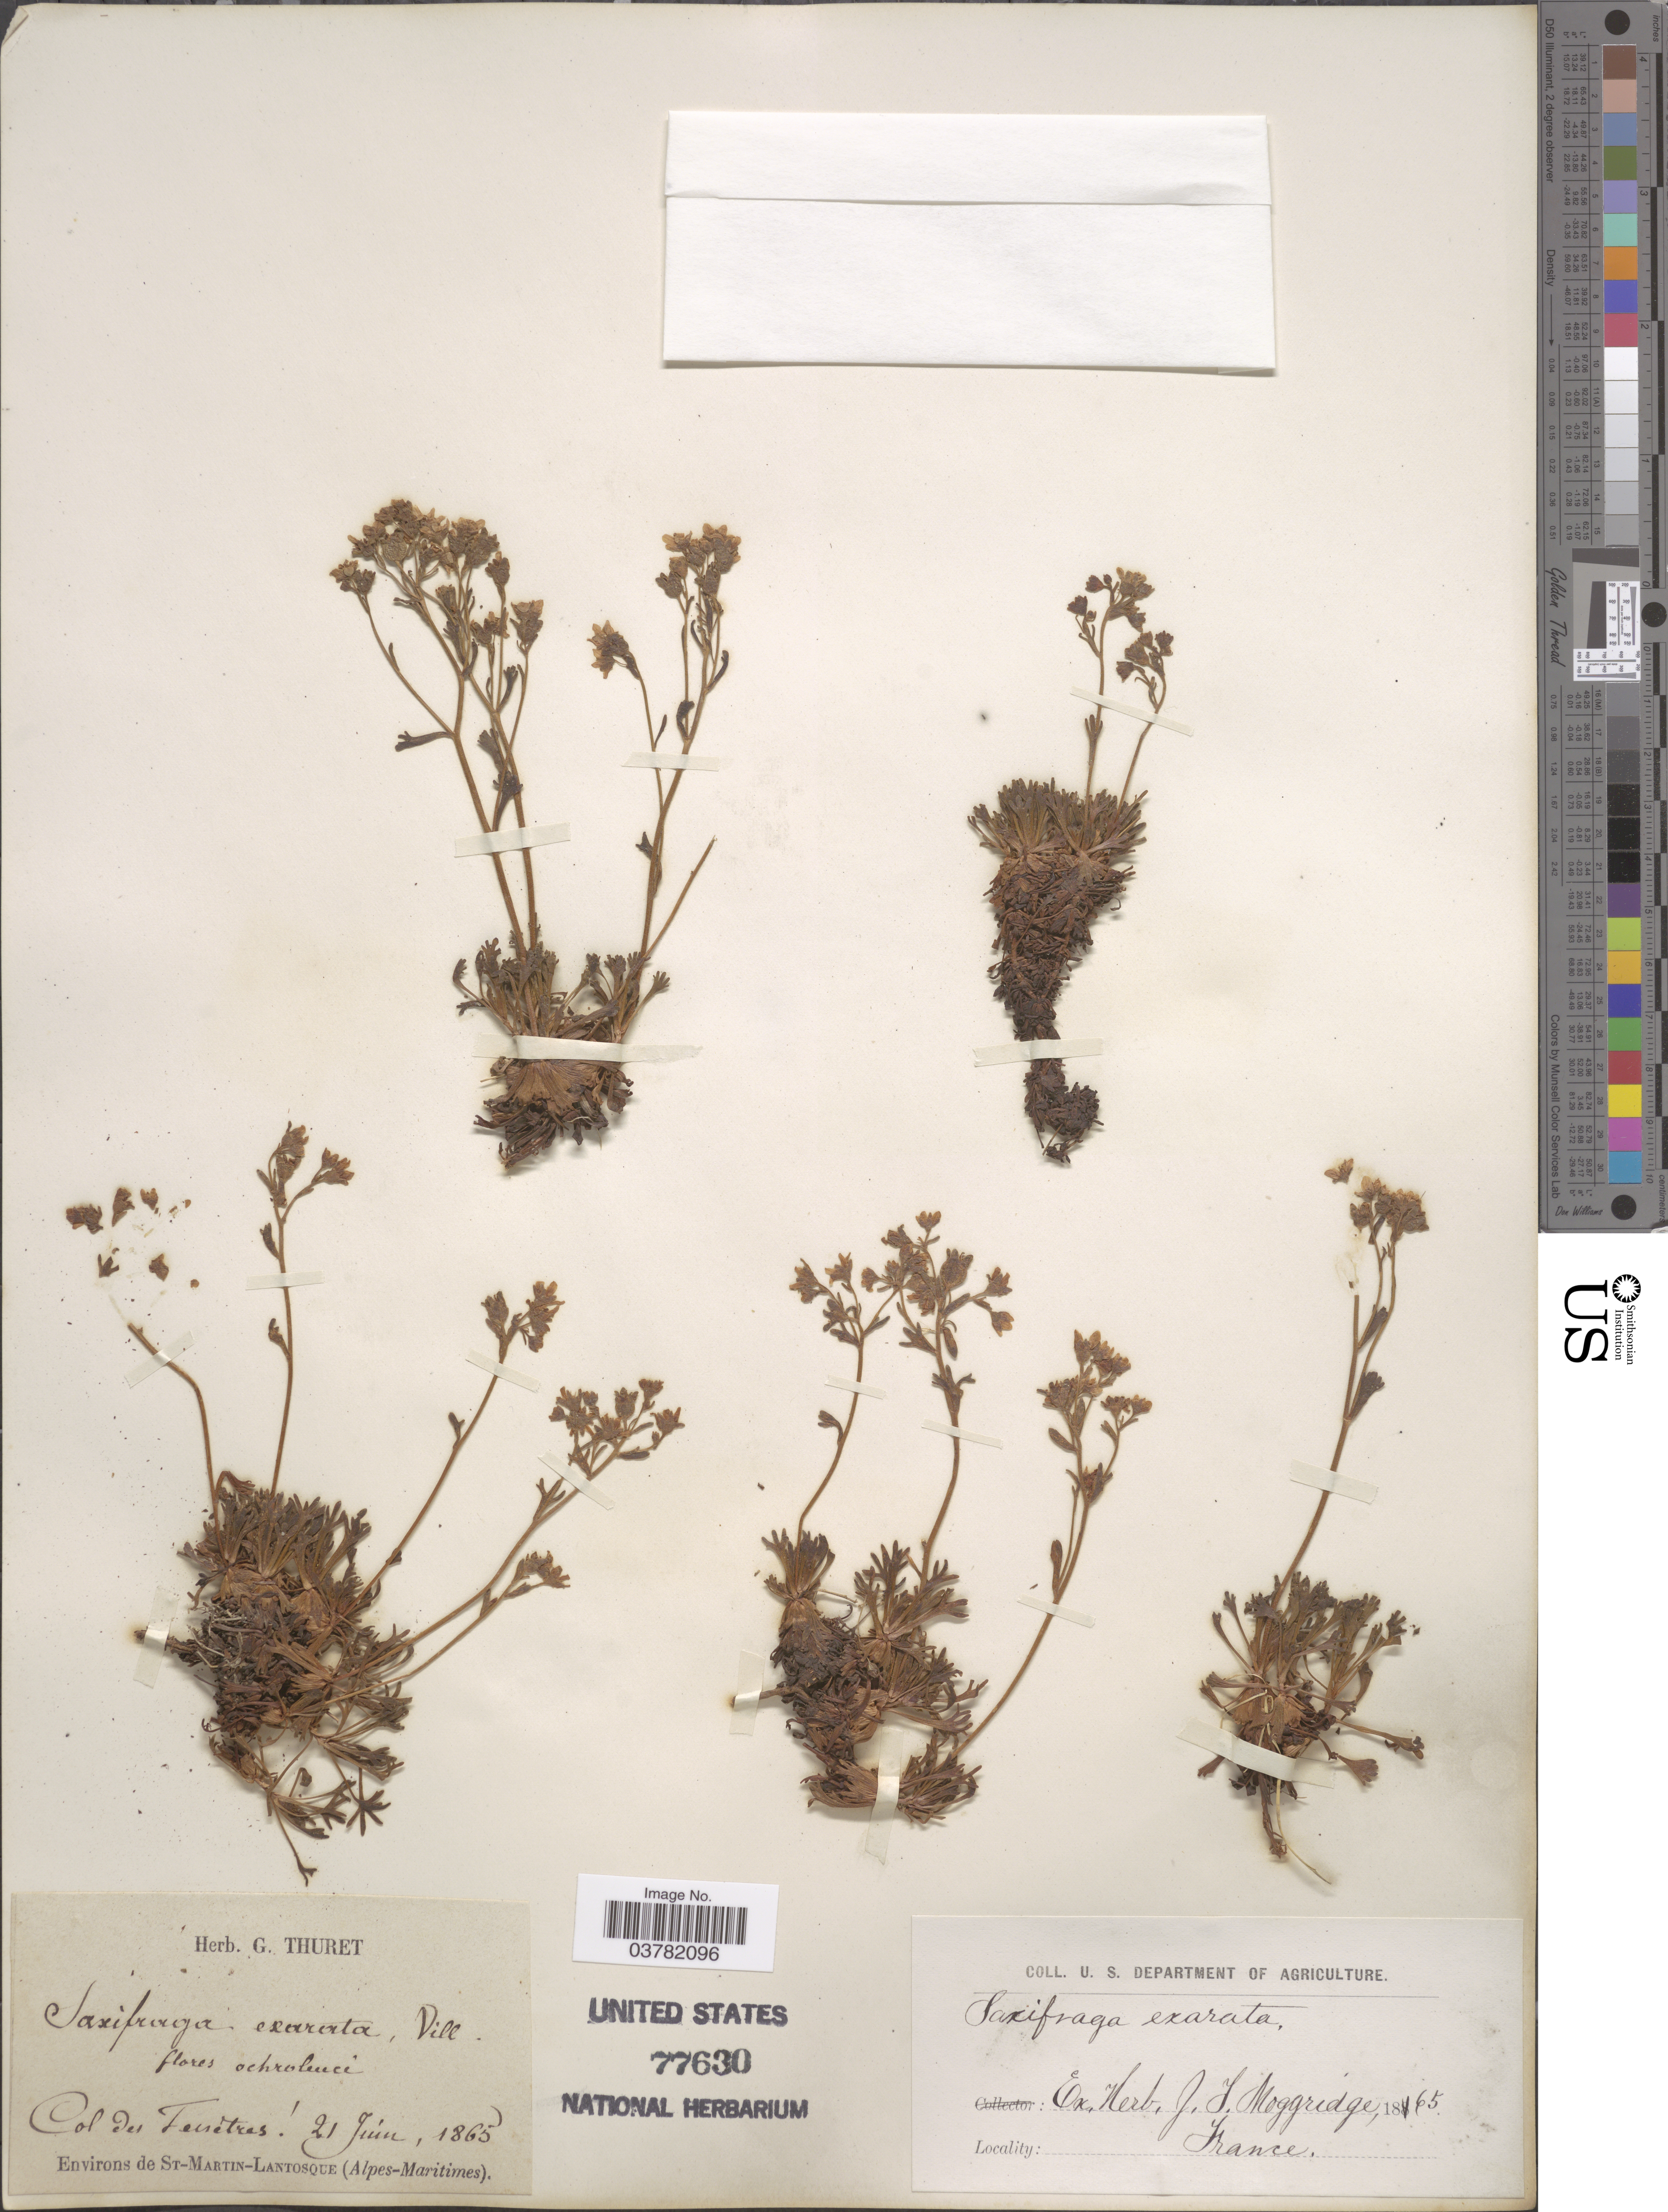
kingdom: Plantae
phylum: Tracheophyta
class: Magnoliopsida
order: Saxifragales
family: Saxifragaceae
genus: Saxifraga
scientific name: Saxifraga caespitosa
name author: L.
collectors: Thuret, G. (herbarium)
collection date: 1865-06-21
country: France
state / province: Provence-Alpes-Côte d'Azur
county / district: Alpes-Maritimes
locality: Col des Fenetres. Envirosn de St-Martin-Lantosque (Alpes-Maritimes).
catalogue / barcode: US 77630